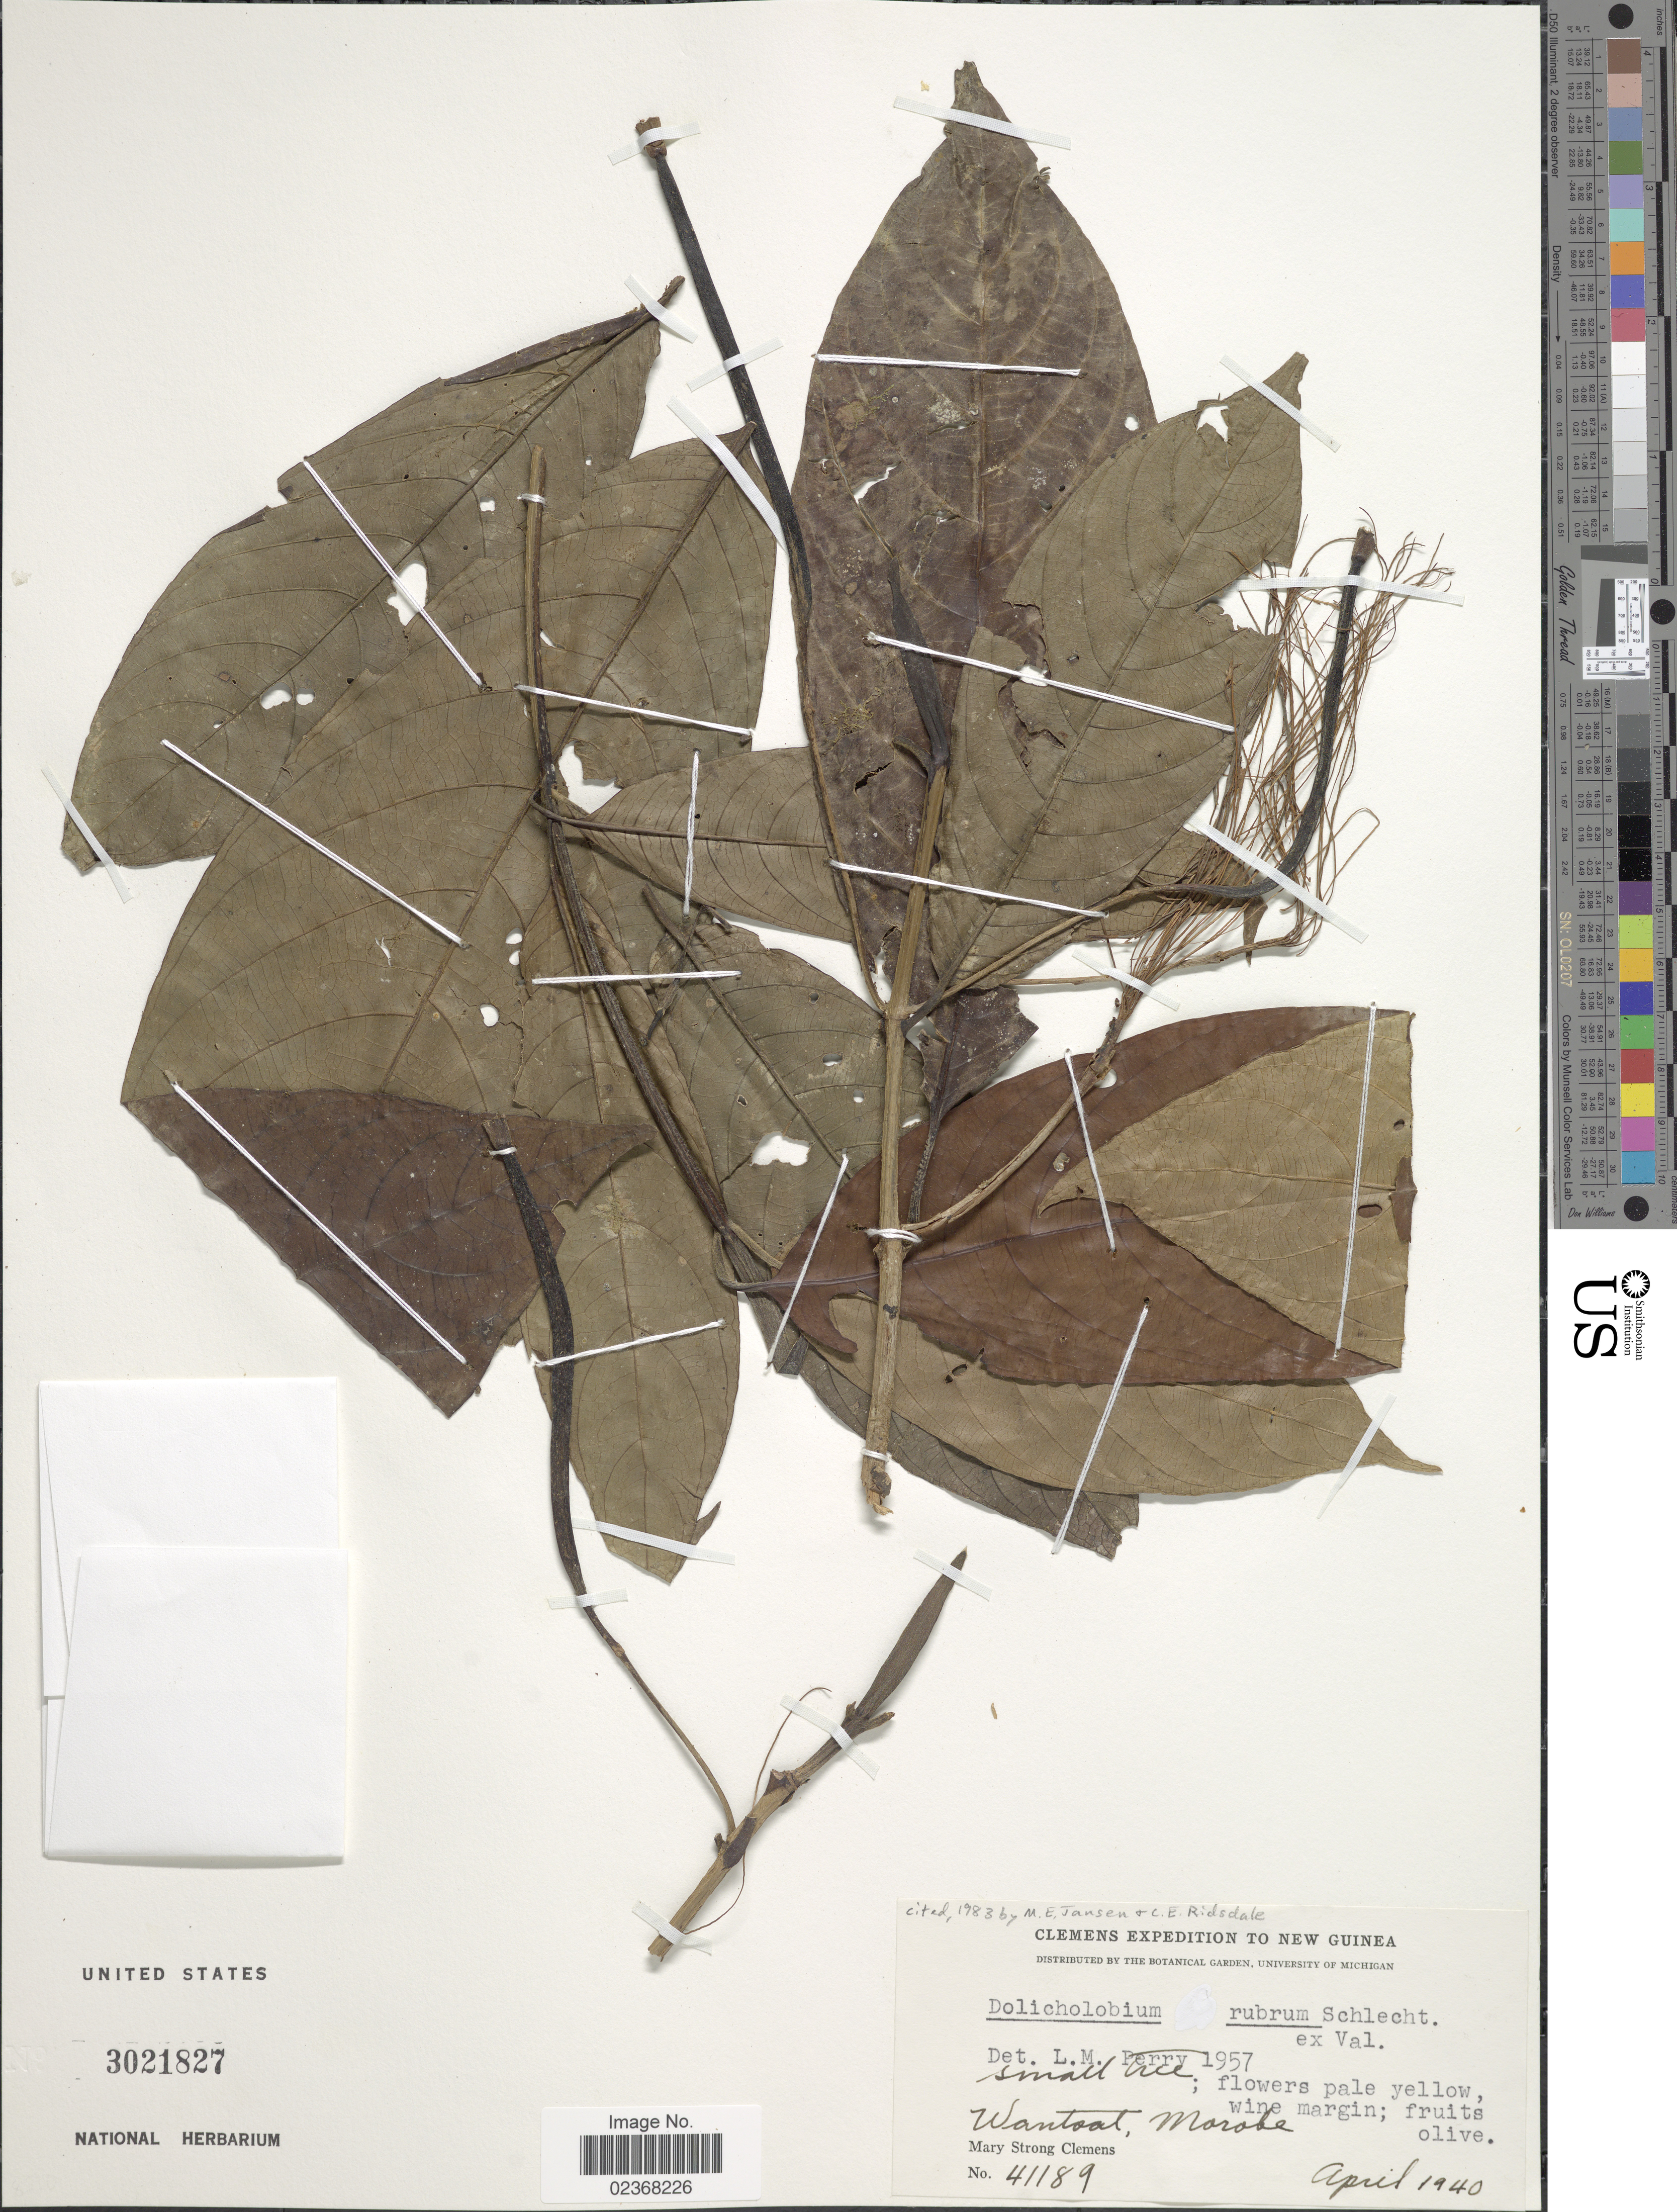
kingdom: Plantae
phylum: Tracheophyta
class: Magnoliopsida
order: Gentianales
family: Rubiaceae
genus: Dolicholobium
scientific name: Dolicholobium rubrum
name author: Schltr. ex Valeton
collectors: M. S. Clemens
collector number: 41189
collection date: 1940-04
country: Papua New Guinea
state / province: Morobe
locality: Wantaot, Morobe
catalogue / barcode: US 3021827